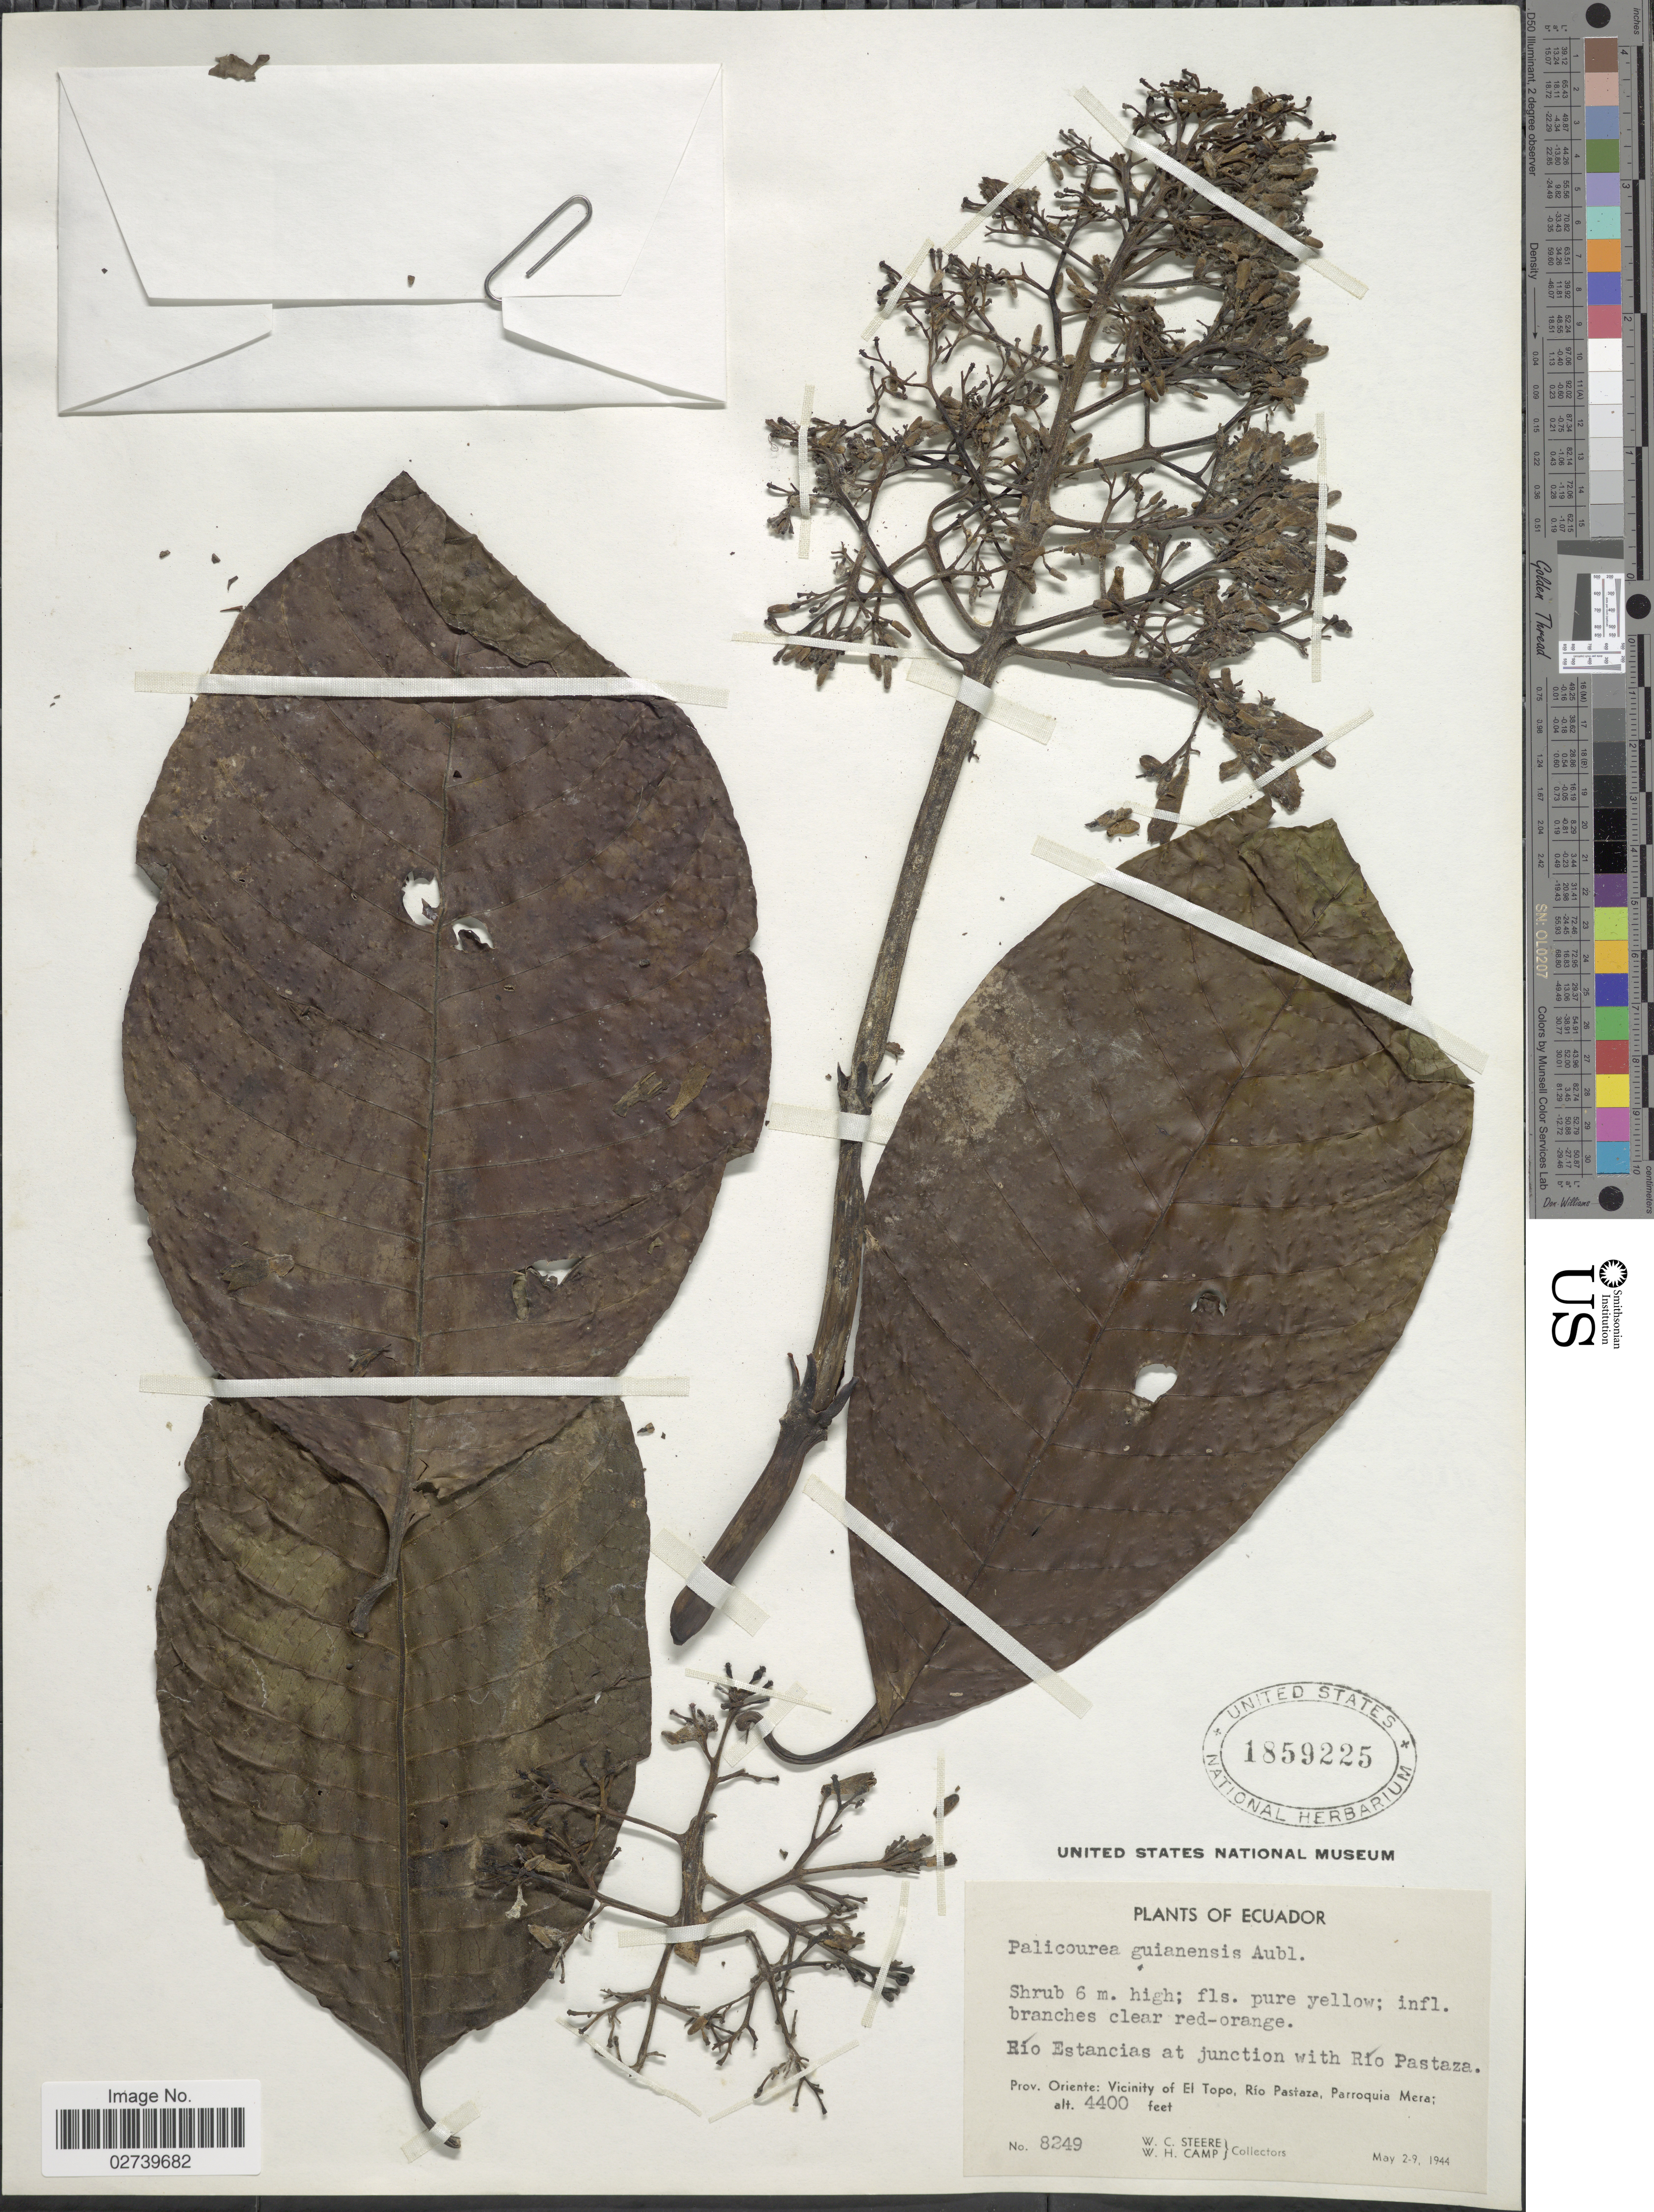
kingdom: Plantae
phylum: Tracheophyta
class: Magnoliopsida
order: Gentianales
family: Rubiaceae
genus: Palicourea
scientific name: Palicourea guianensis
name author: Aubl.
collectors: W. C. Steere & W. H. Camp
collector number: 8249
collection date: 1944-05-02/1944-05-09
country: Ecuador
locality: Prov. Oriente: Vicinity of El Topo, Río Pastaza, Parroquia Mera. Rio Estancias at junction with Rio Pastaza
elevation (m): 1341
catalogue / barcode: US 1859225